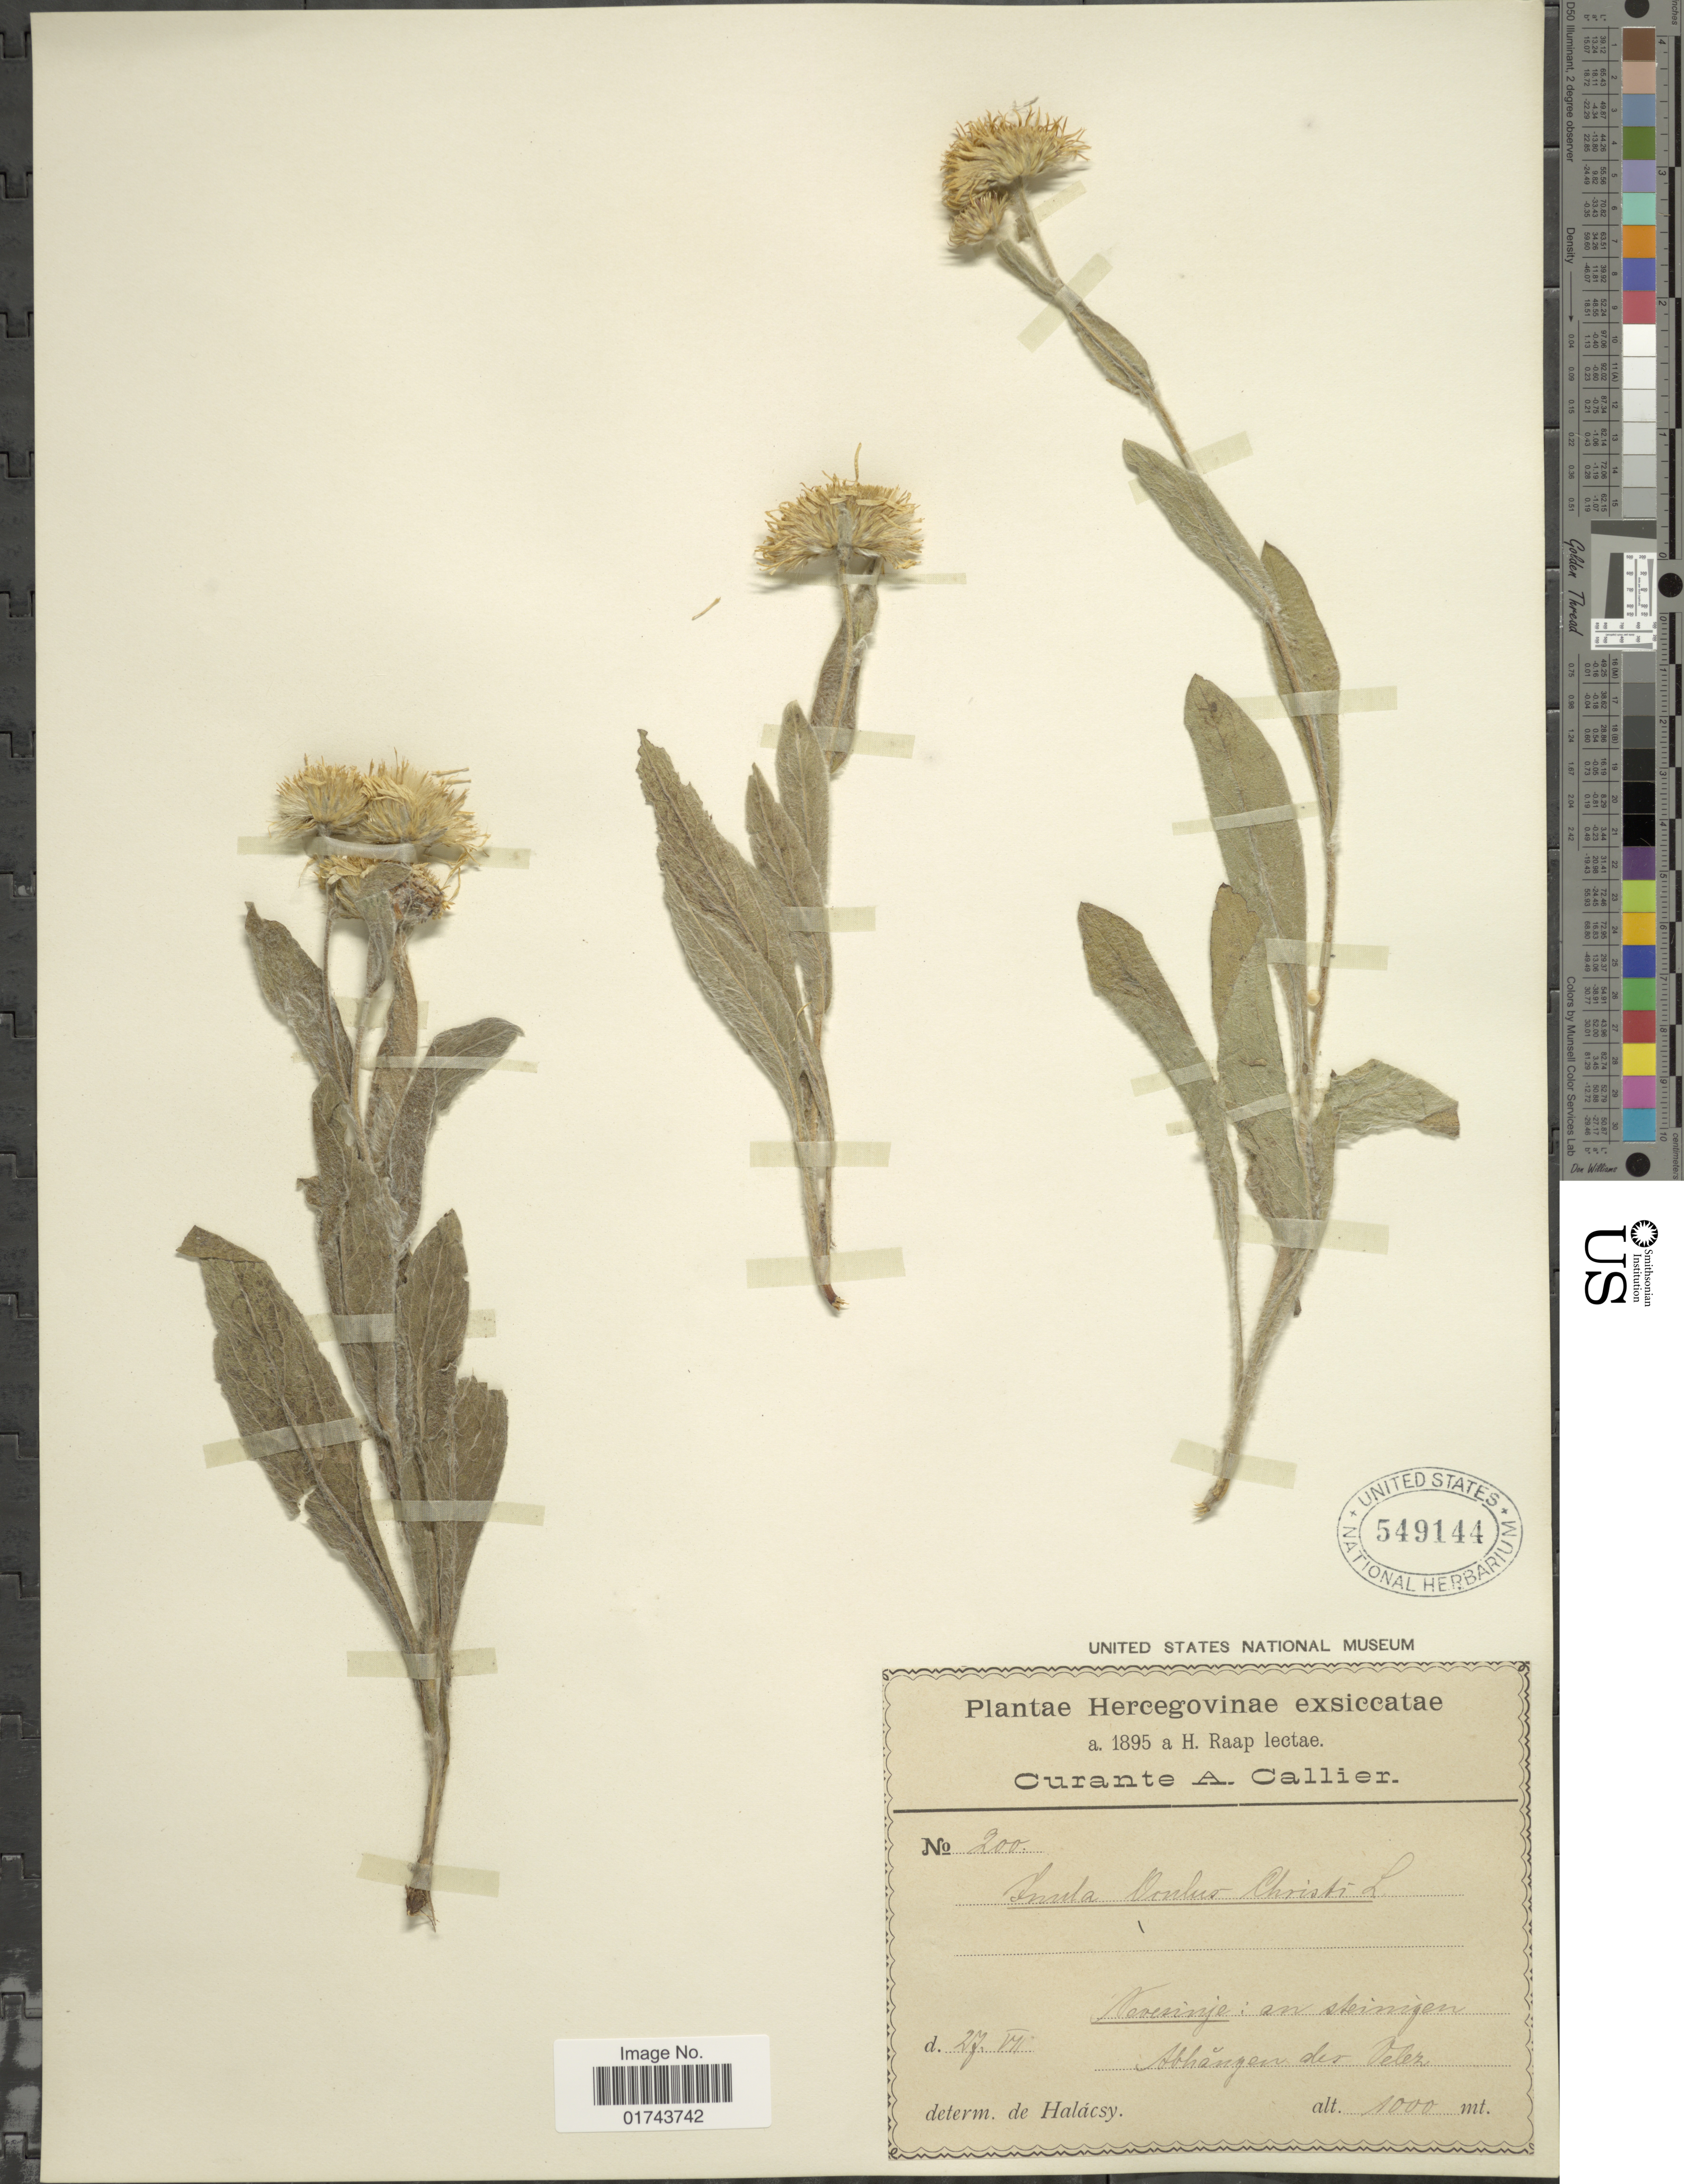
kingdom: Plantae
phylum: Tracheophyta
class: Magnoliopsida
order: Asterales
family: Asteraceae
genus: Inula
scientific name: Inula oculus-christi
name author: L.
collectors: H. Raap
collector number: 200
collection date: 1895-07-27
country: Bosnia and Herzegovina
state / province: Srpska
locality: Hercegovina, Nevesinje: Mt. Velež, Srpska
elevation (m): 1000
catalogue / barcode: US 549144